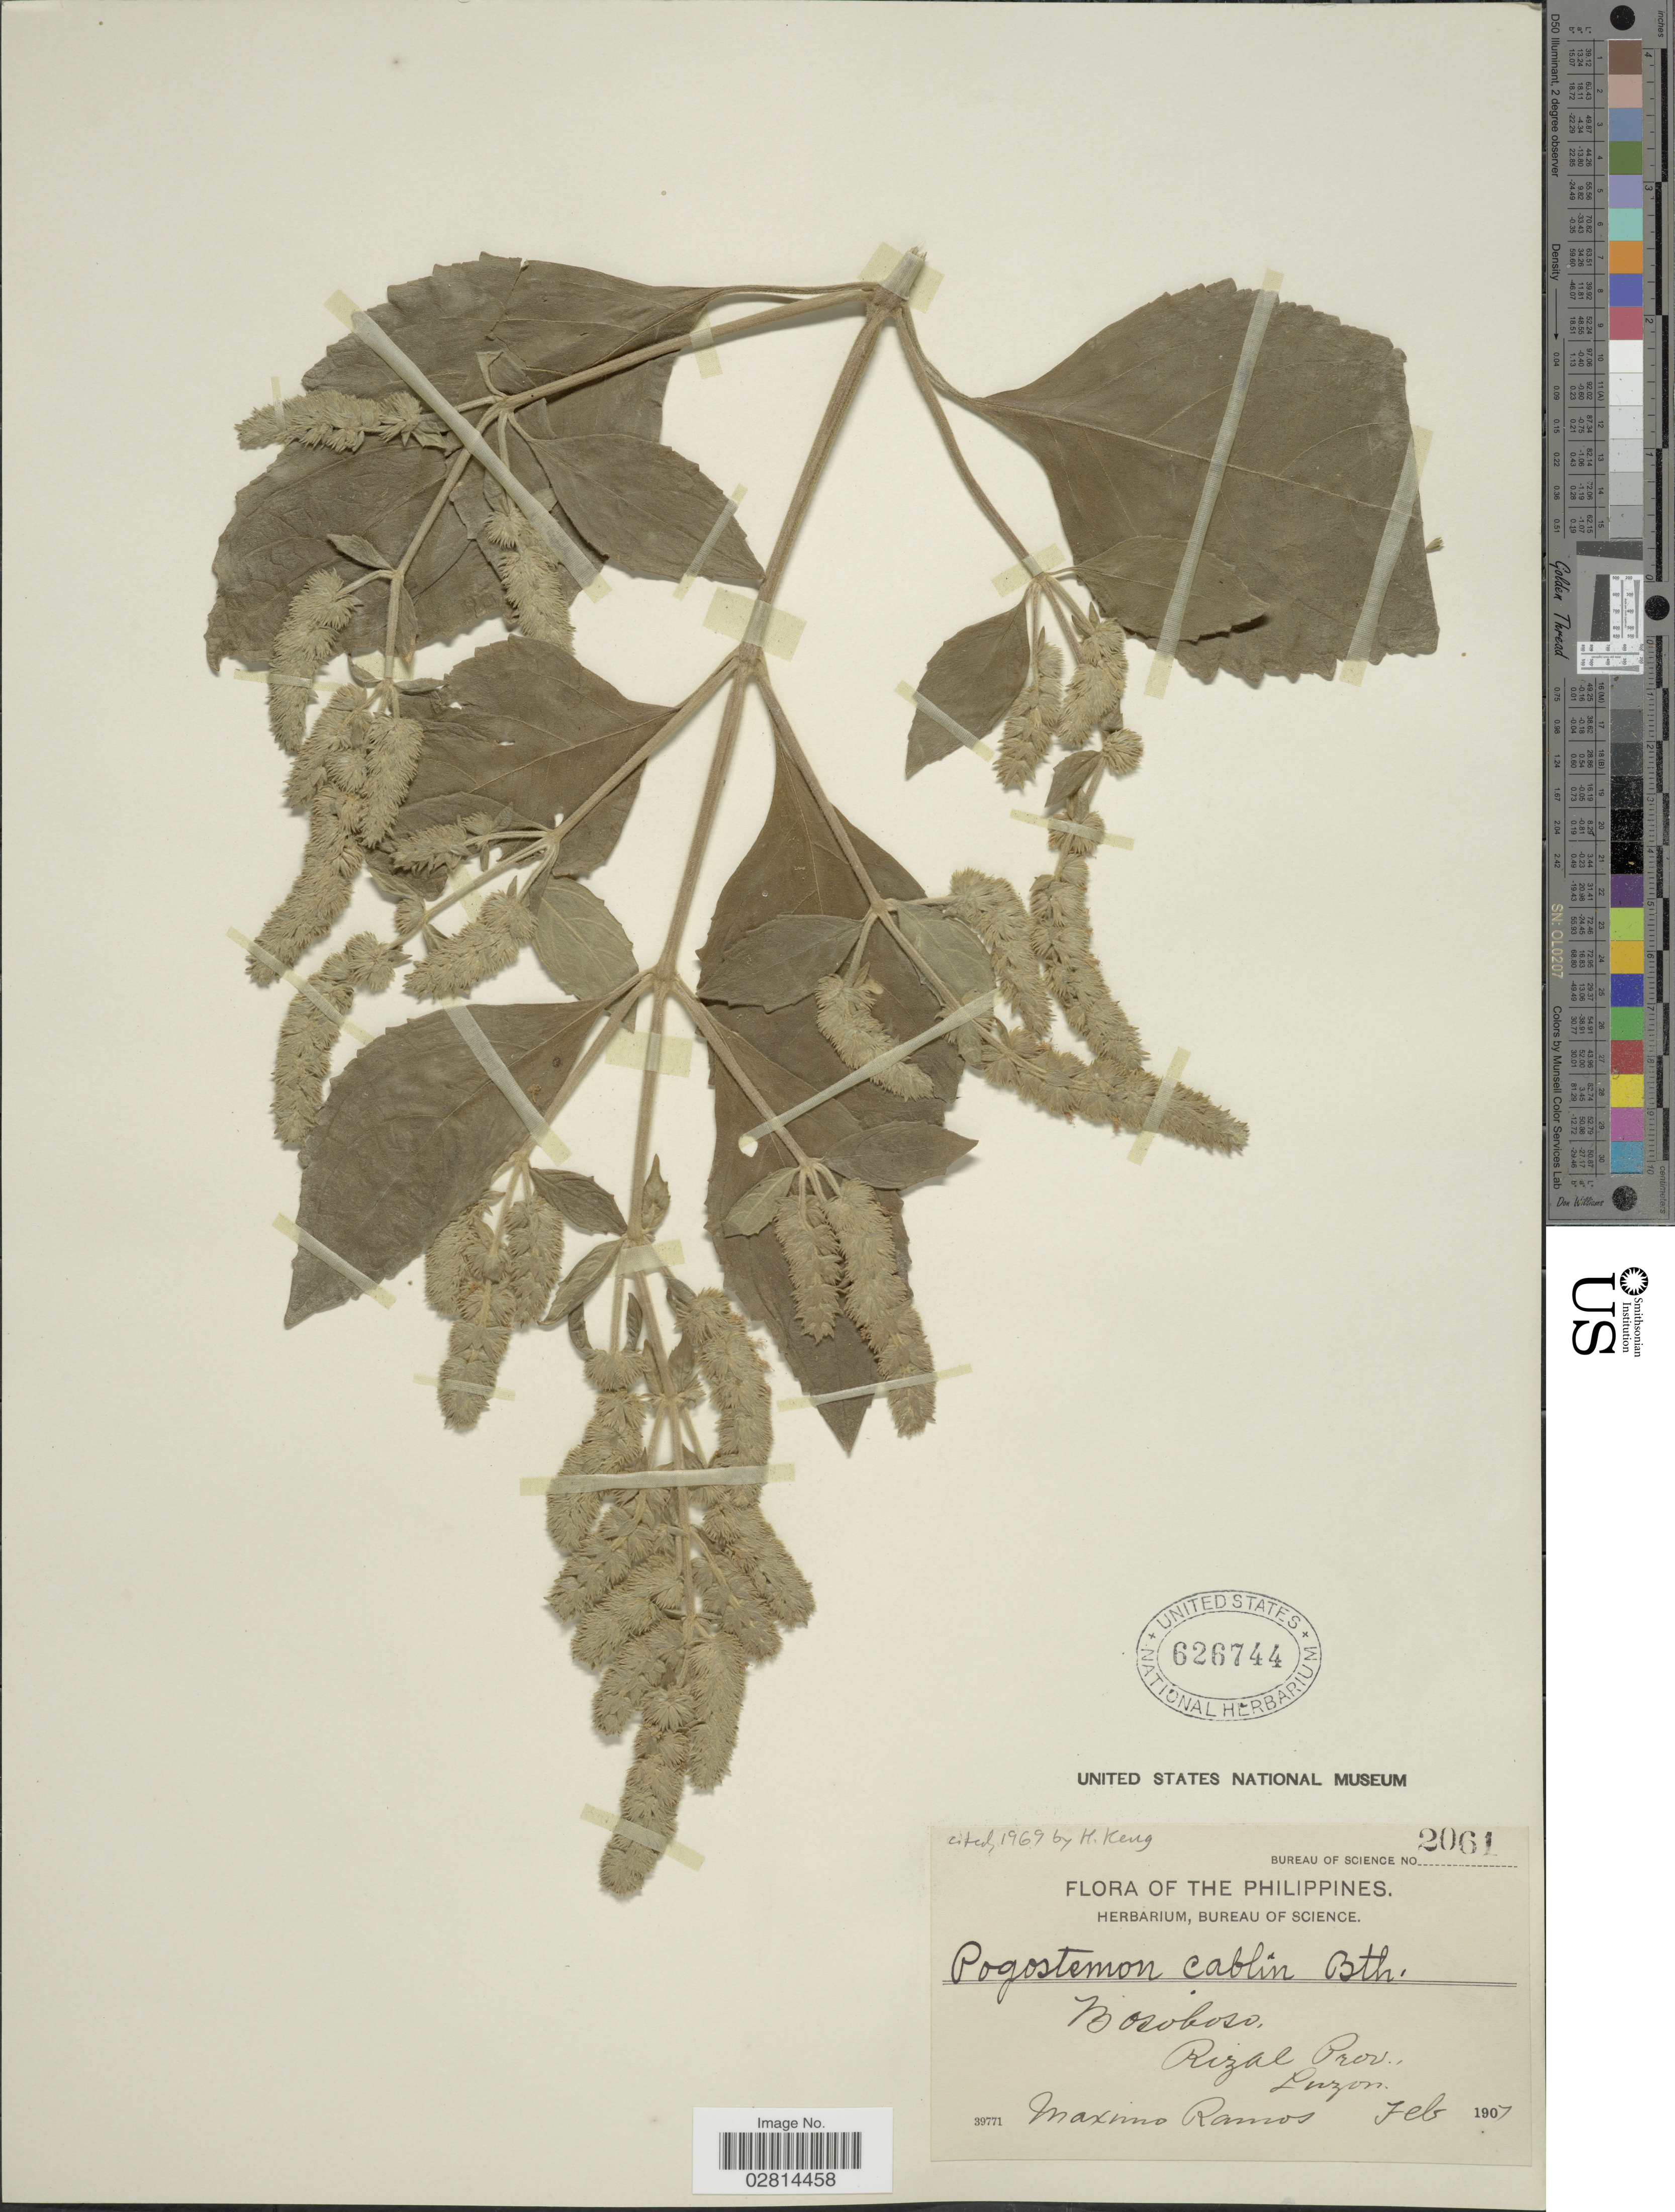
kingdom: Plantae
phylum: Tracheophyta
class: Magnoliopsida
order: Lamiales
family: Lamiaceae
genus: Pogostemon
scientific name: Pogostemon cablin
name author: (Blanco) Benth.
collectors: M. Ramos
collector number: Bureau of Science 2061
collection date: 1907-02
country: Philippines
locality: Bosoboso. Rizal Prov., Luzon.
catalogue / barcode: US 626744